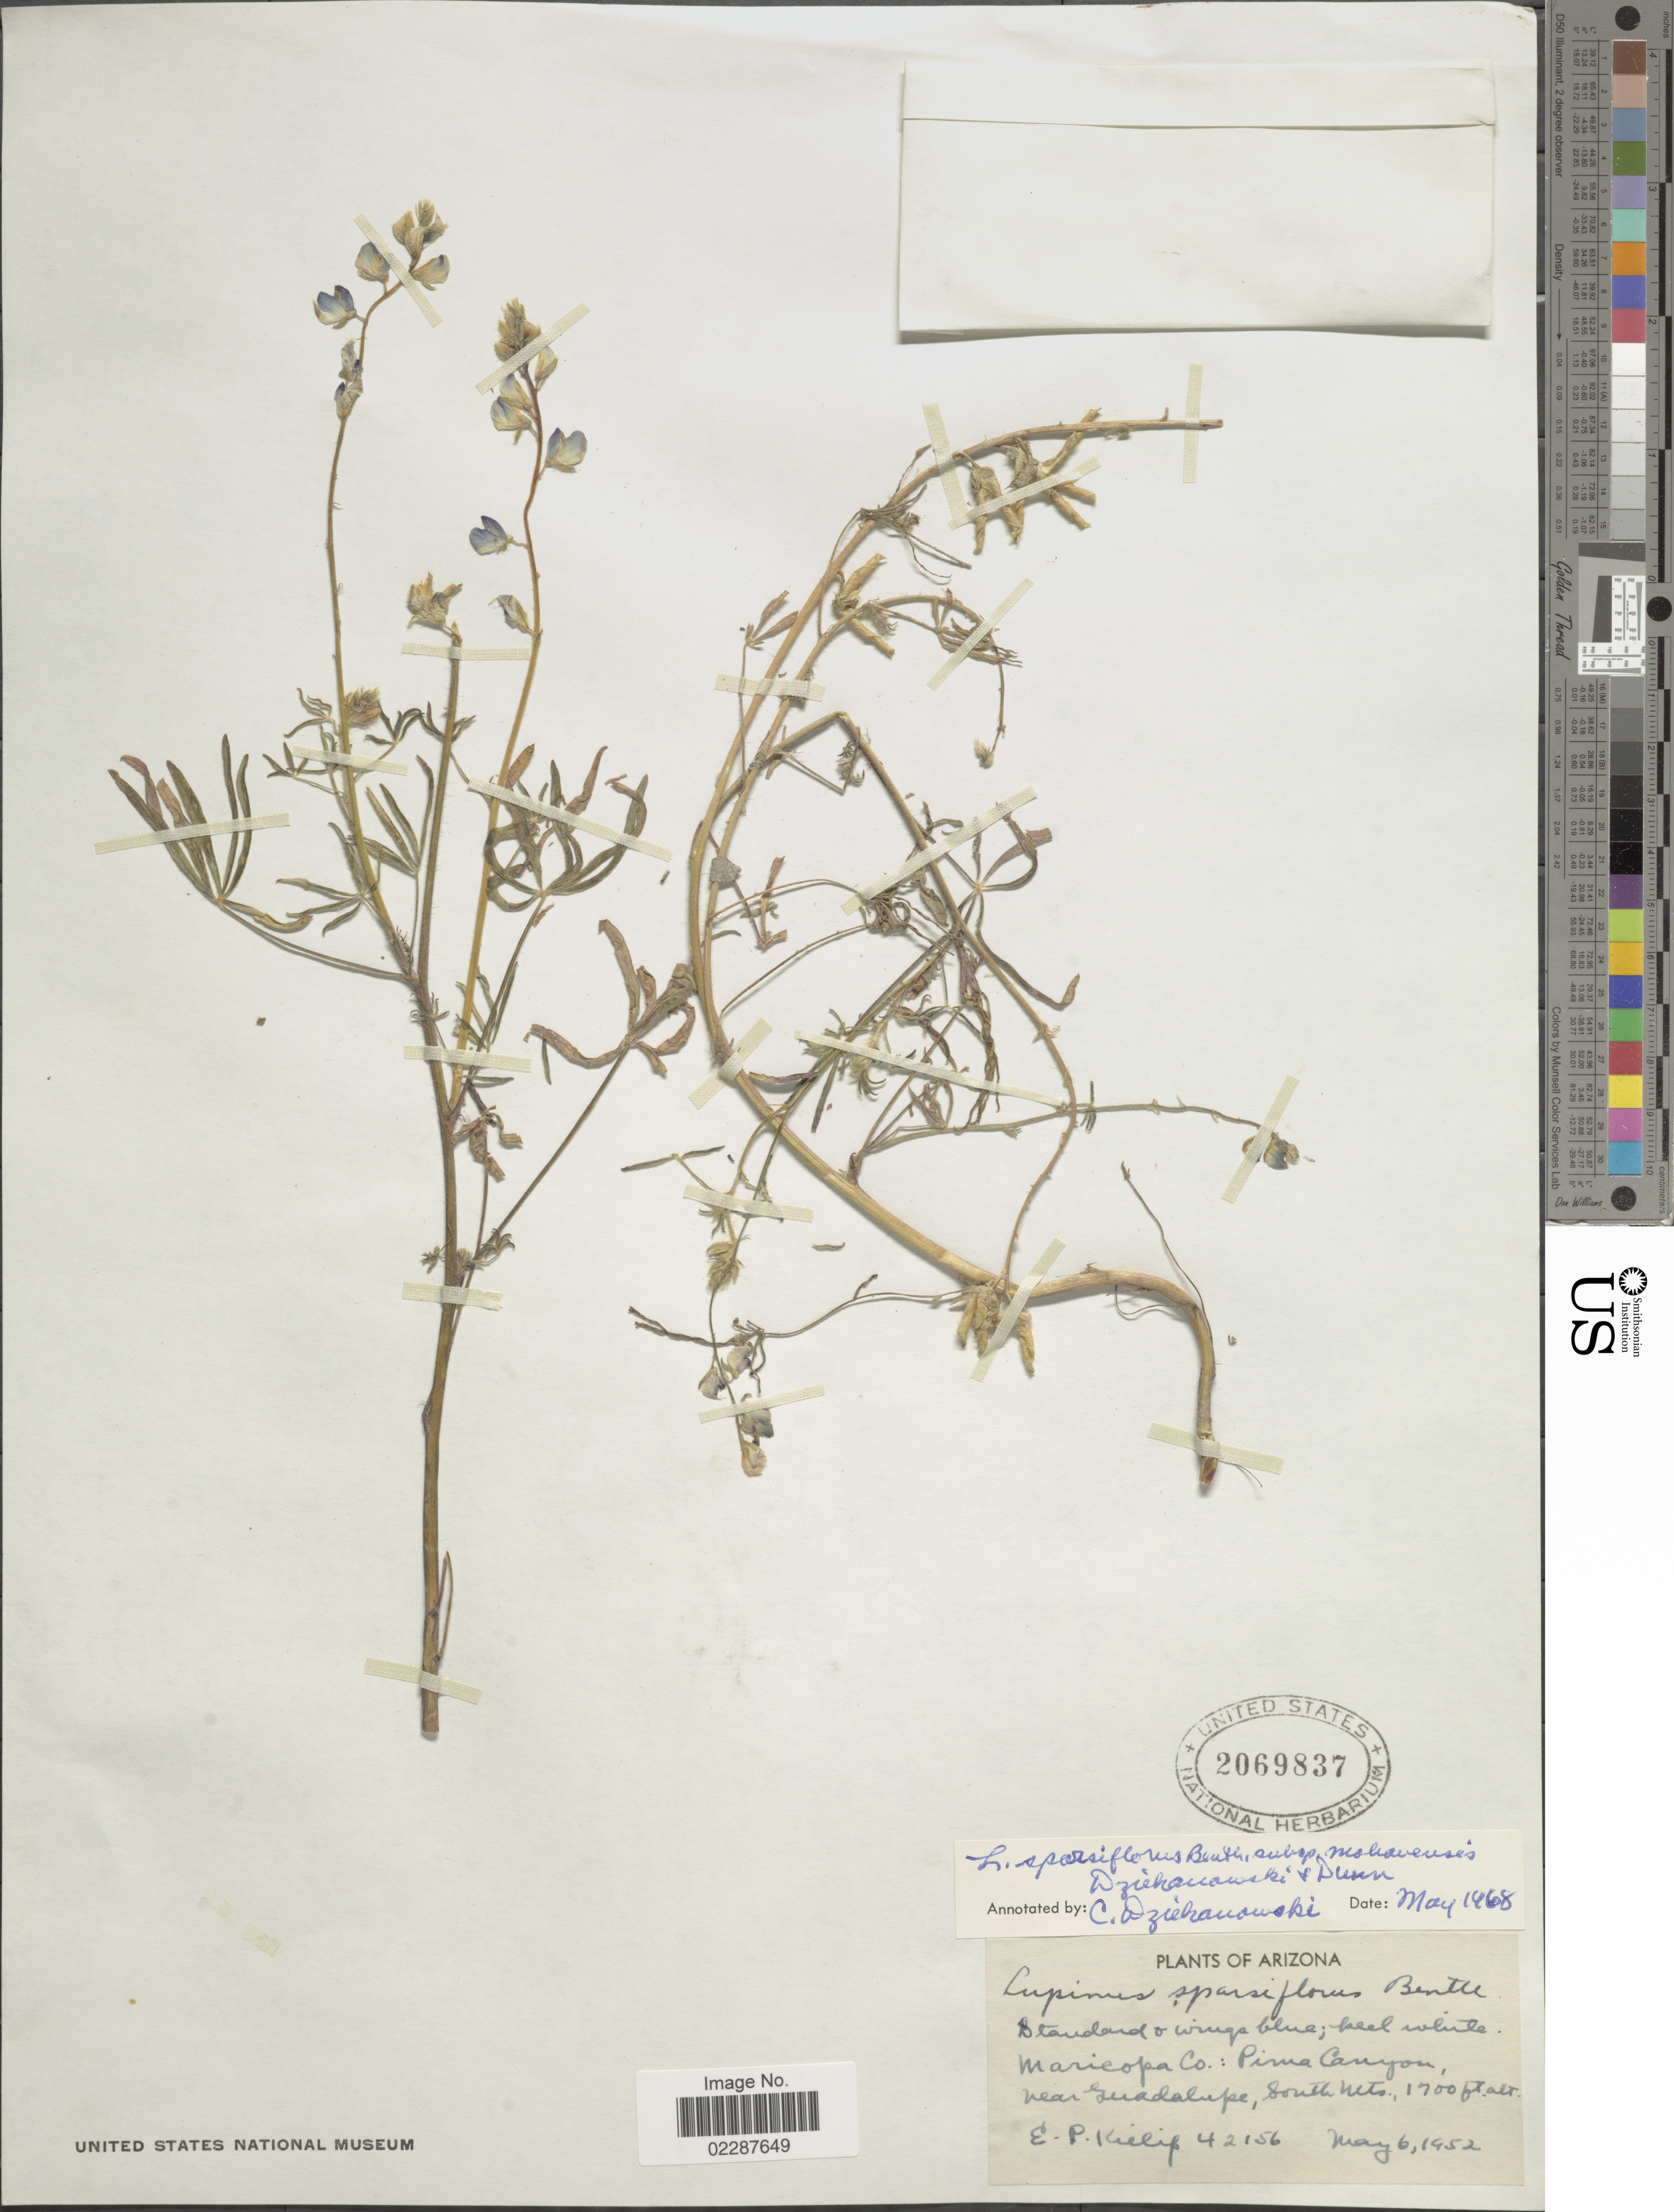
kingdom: Plantae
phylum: Tracheophyta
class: Magnoliopsida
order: Fabales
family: Fabaceae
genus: Lupinus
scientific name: Lupinus sparsiflorus subsp. mohavensis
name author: Dziekanowski & D.B. Dunn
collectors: E. P. Killip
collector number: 42156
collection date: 1952-05-06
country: United States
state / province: Arizona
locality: Maricopa Co.: Pima Canyon near Guadalupe, south Mts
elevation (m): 518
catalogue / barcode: US 2069837